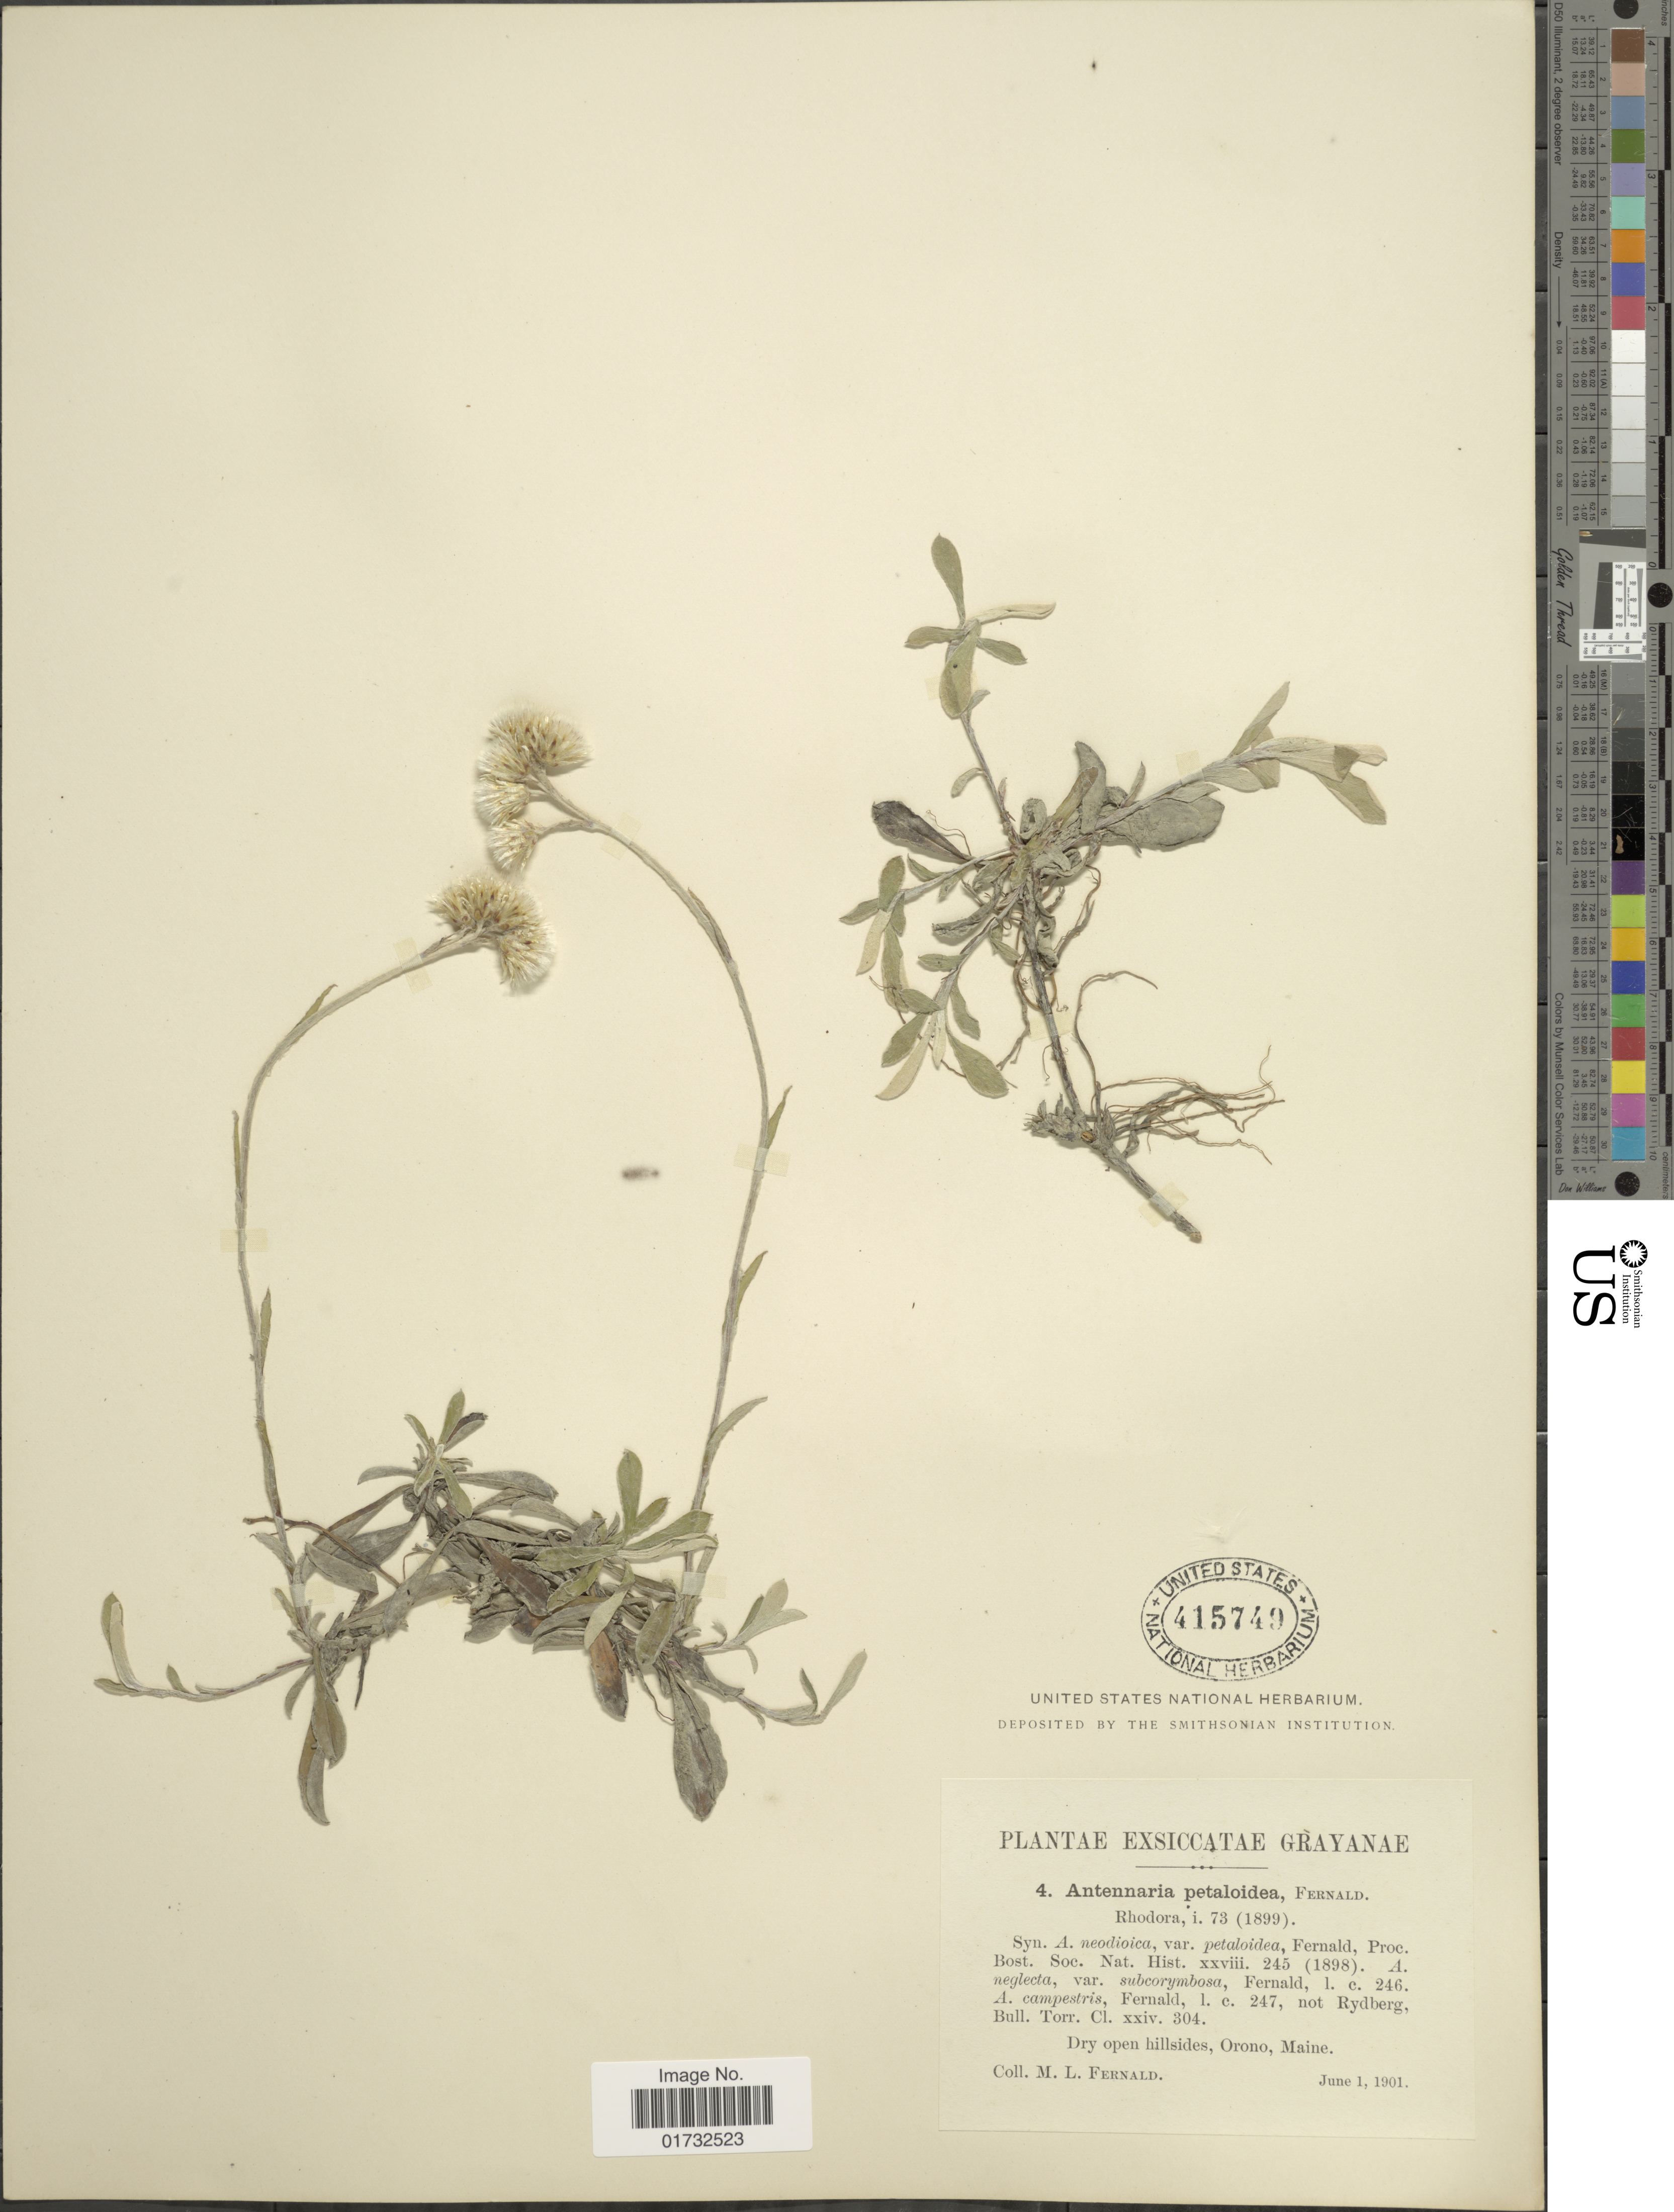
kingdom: Plantae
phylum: Tracheophyta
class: Magnoliopsida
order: Asterales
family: Asteraceae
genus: Antennaria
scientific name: Antennaria petaloidea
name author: (Fernald) Fernald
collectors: M. L. Fernald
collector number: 4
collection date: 1901-06-01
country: United States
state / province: Maine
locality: Orono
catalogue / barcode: US 415749